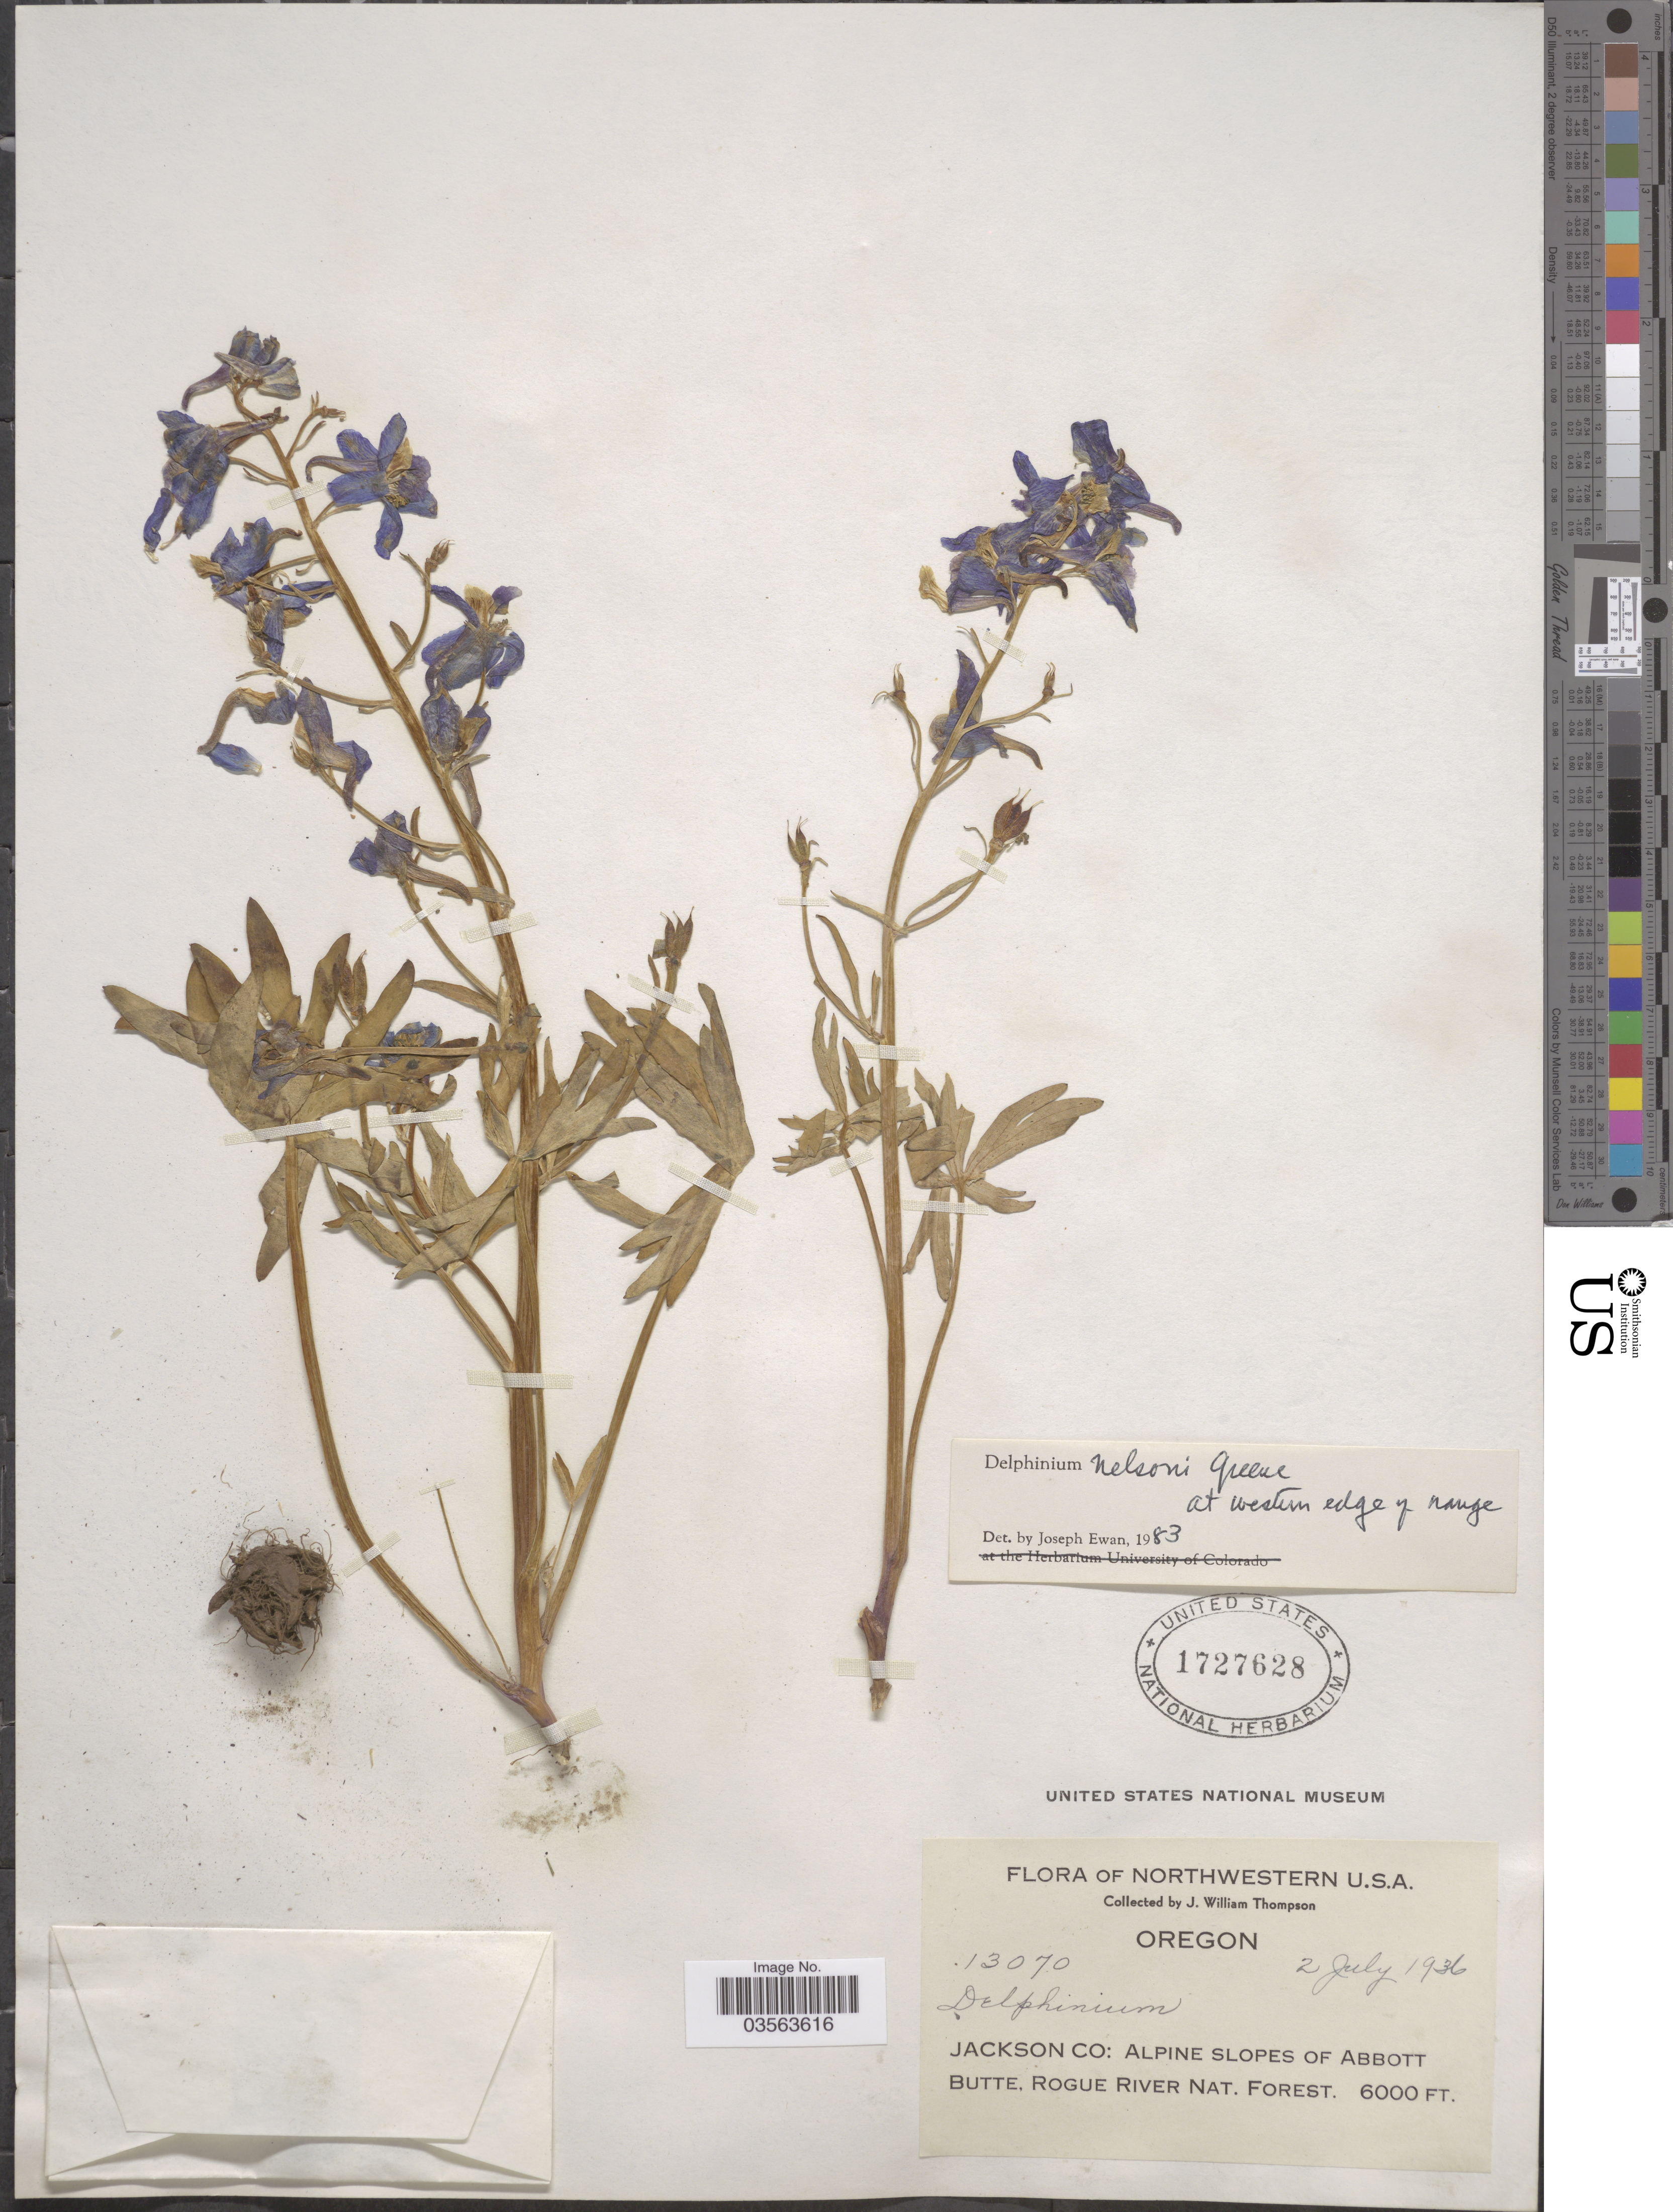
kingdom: Plantae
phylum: Tracheophyta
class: Magnoliopsida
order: Ranunculales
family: Ranunculaceae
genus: Delphinium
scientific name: Delphinium nelsonii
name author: Greene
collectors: J. W. Thompson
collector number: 13070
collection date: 1936-07-02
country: United States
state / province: Oregon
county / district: Jackson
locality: Northwestern U.S.A. Jackson Co: Alpine Slopes of Abbott Butte, Rogue River Nat. Forest.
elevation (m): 1829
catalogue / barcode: US 1727628